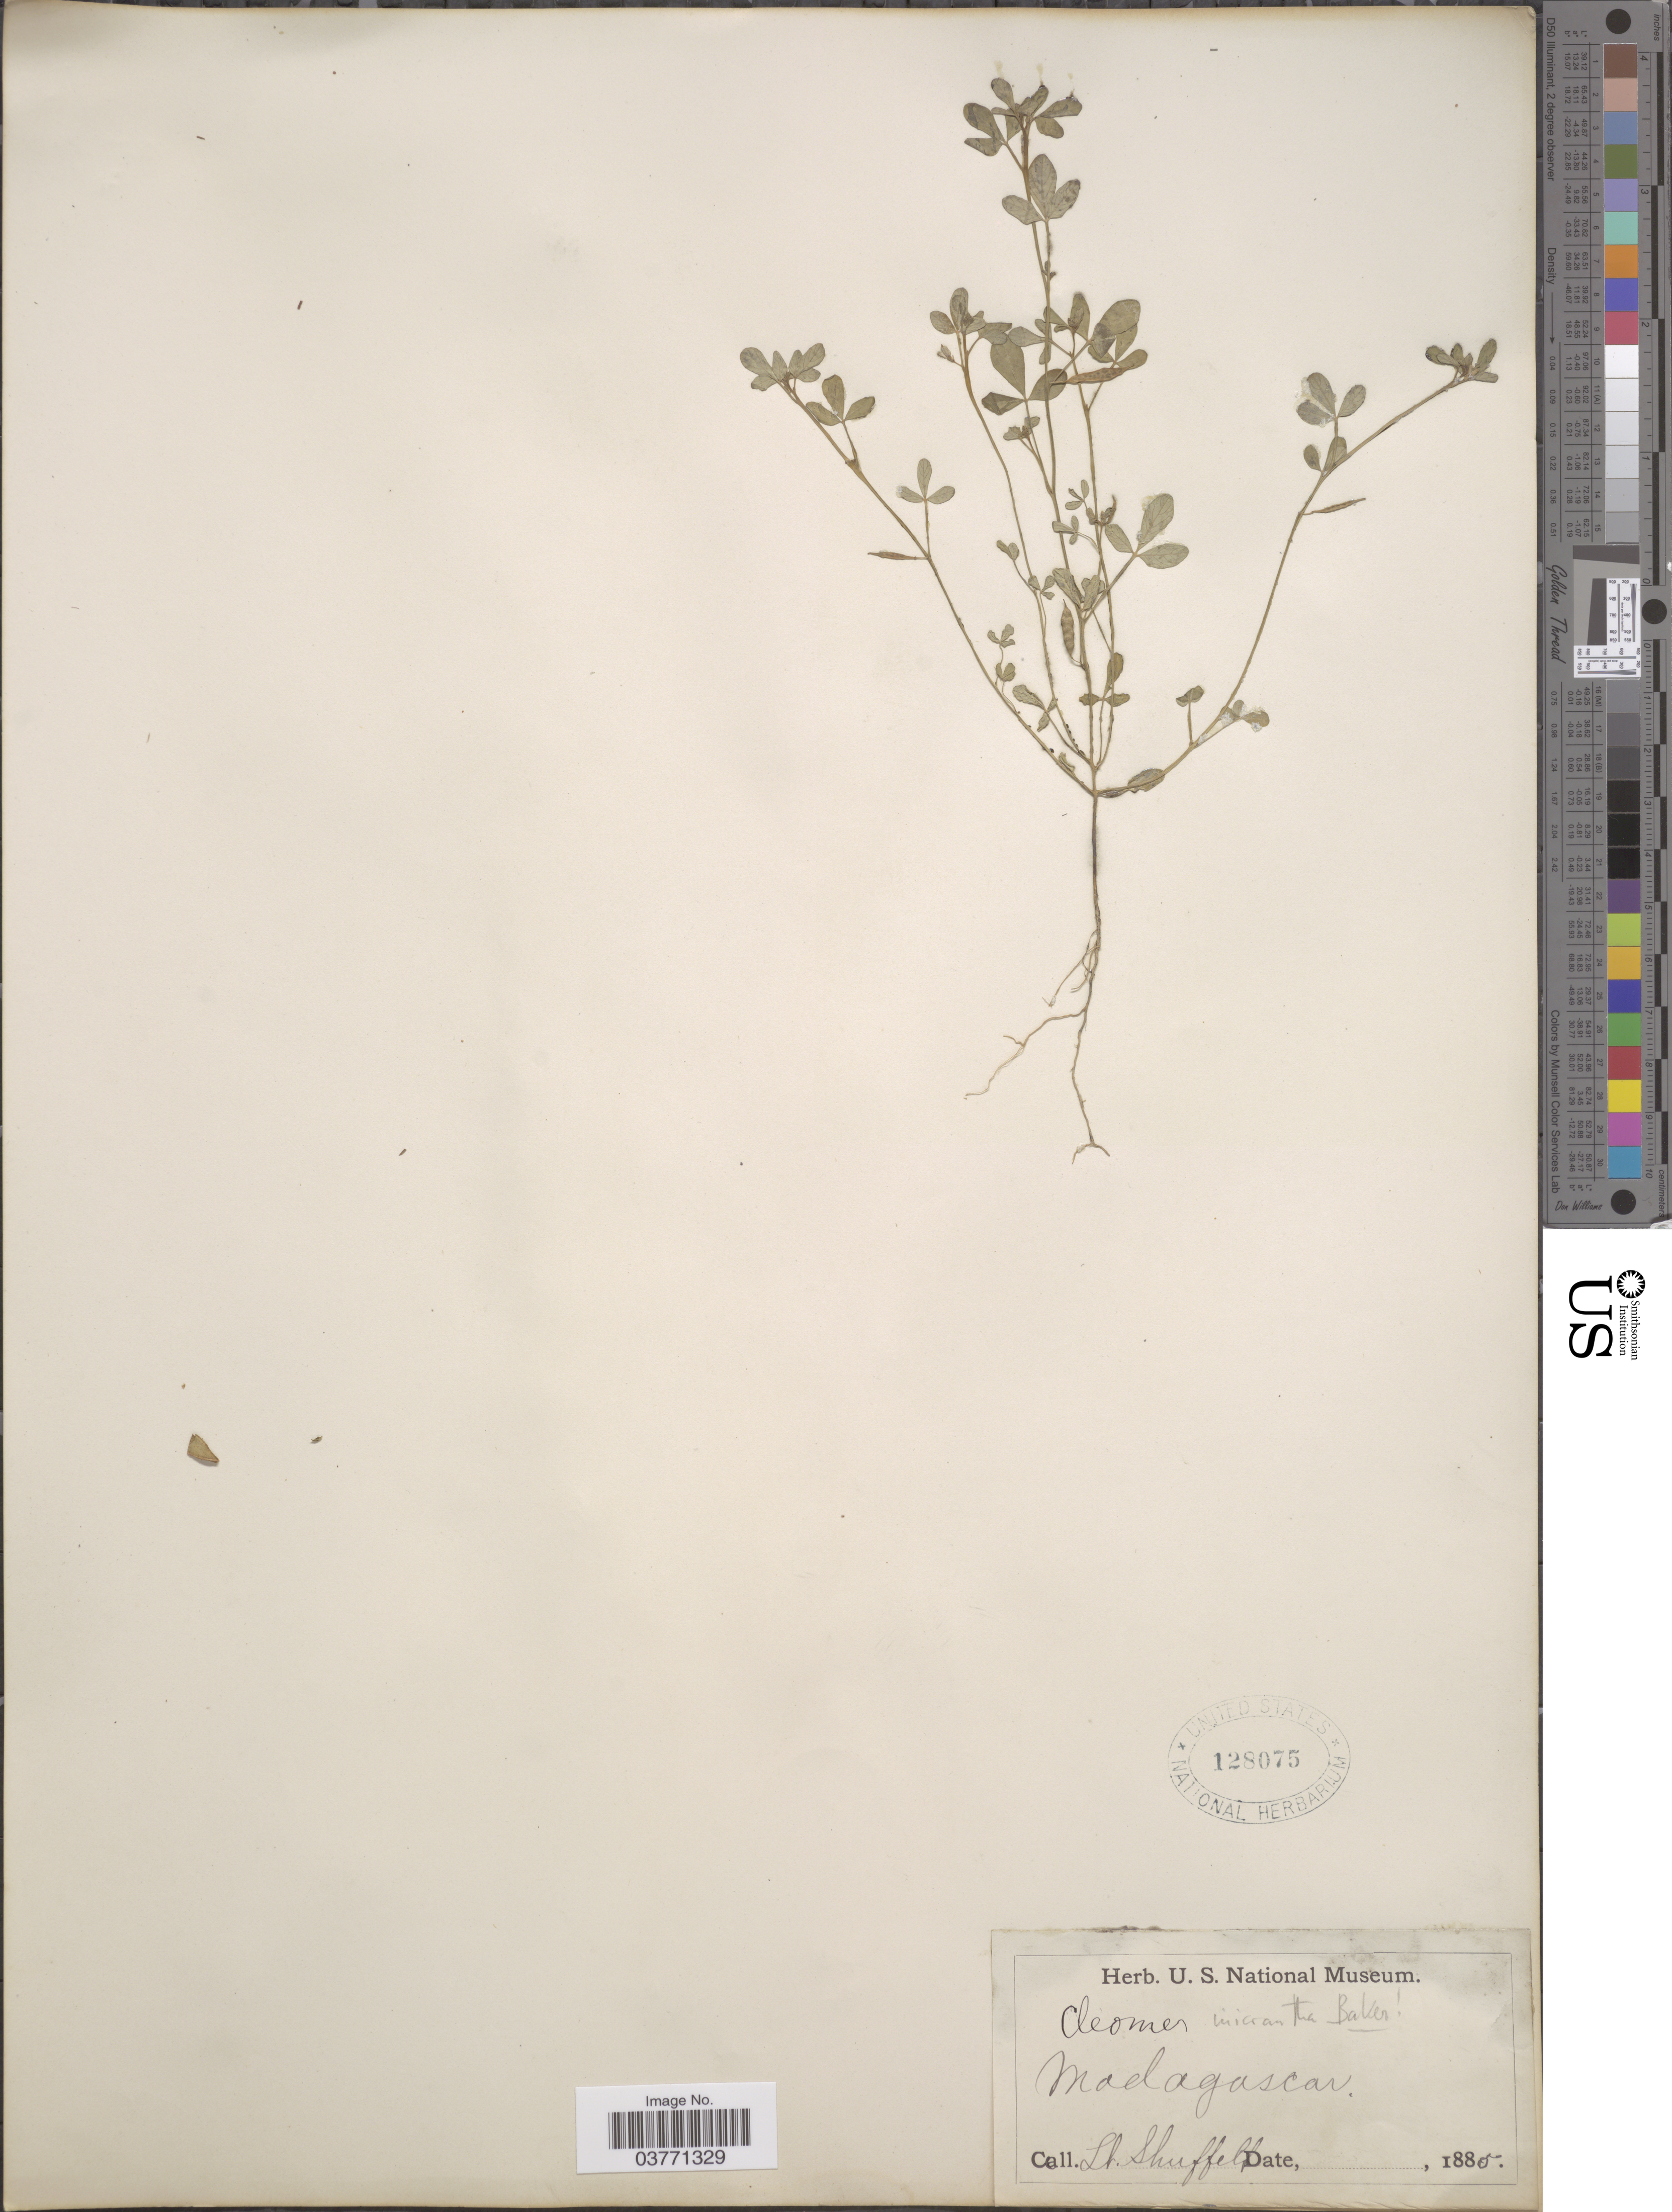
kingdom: Plantae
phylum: Tracheophyta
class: Magnoliopsida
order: Brassicales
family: Cleomaceae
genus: Cleome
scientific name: Cleome sp.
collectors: Lt. Shuffell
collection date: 1885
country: Madagascar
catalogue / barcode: US 128075